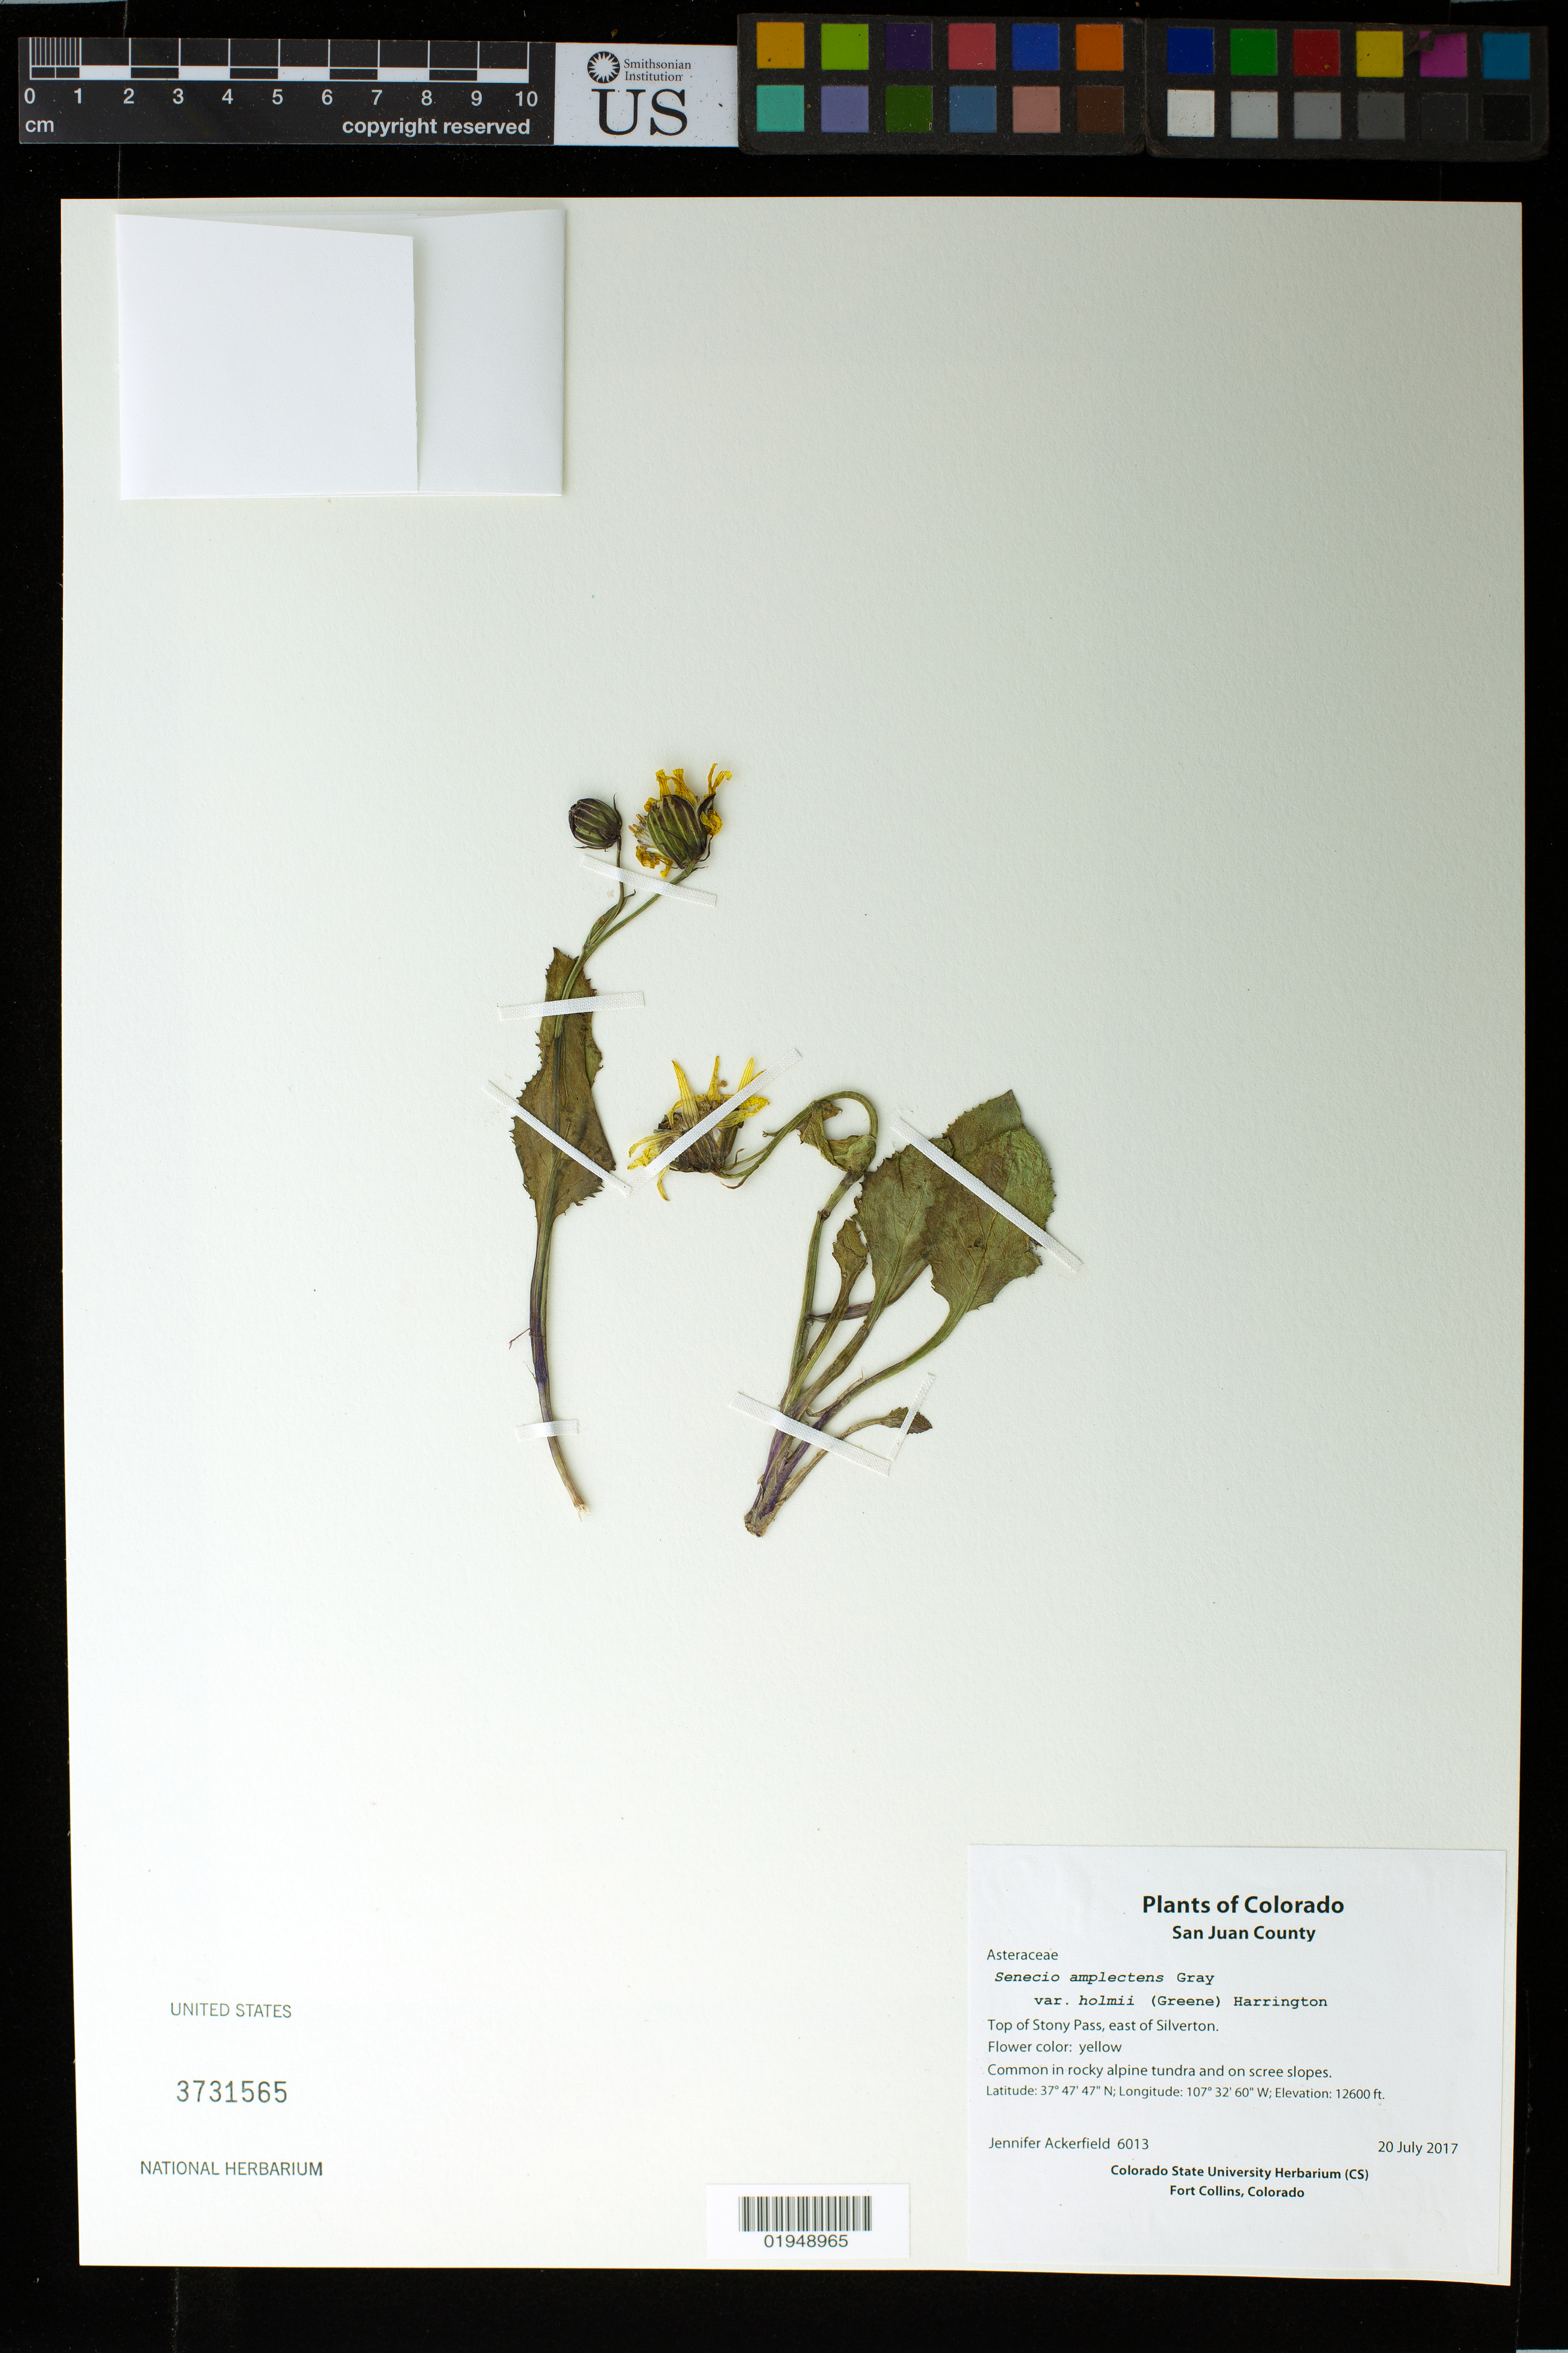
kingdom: Plantae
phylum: Tracheophyta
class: Magnoliopsida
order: Asterales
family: Asteraceae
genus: Senecio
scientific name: Senecio amplectens var. holmii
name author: (Greene) Harrington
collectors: J. Ackerfield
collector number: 6013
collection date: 2017-07-20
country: United States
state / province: Colorado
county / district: San Juan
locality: East of Silverton, top of Stony Pass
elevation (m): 3840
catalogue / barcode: US 3731565